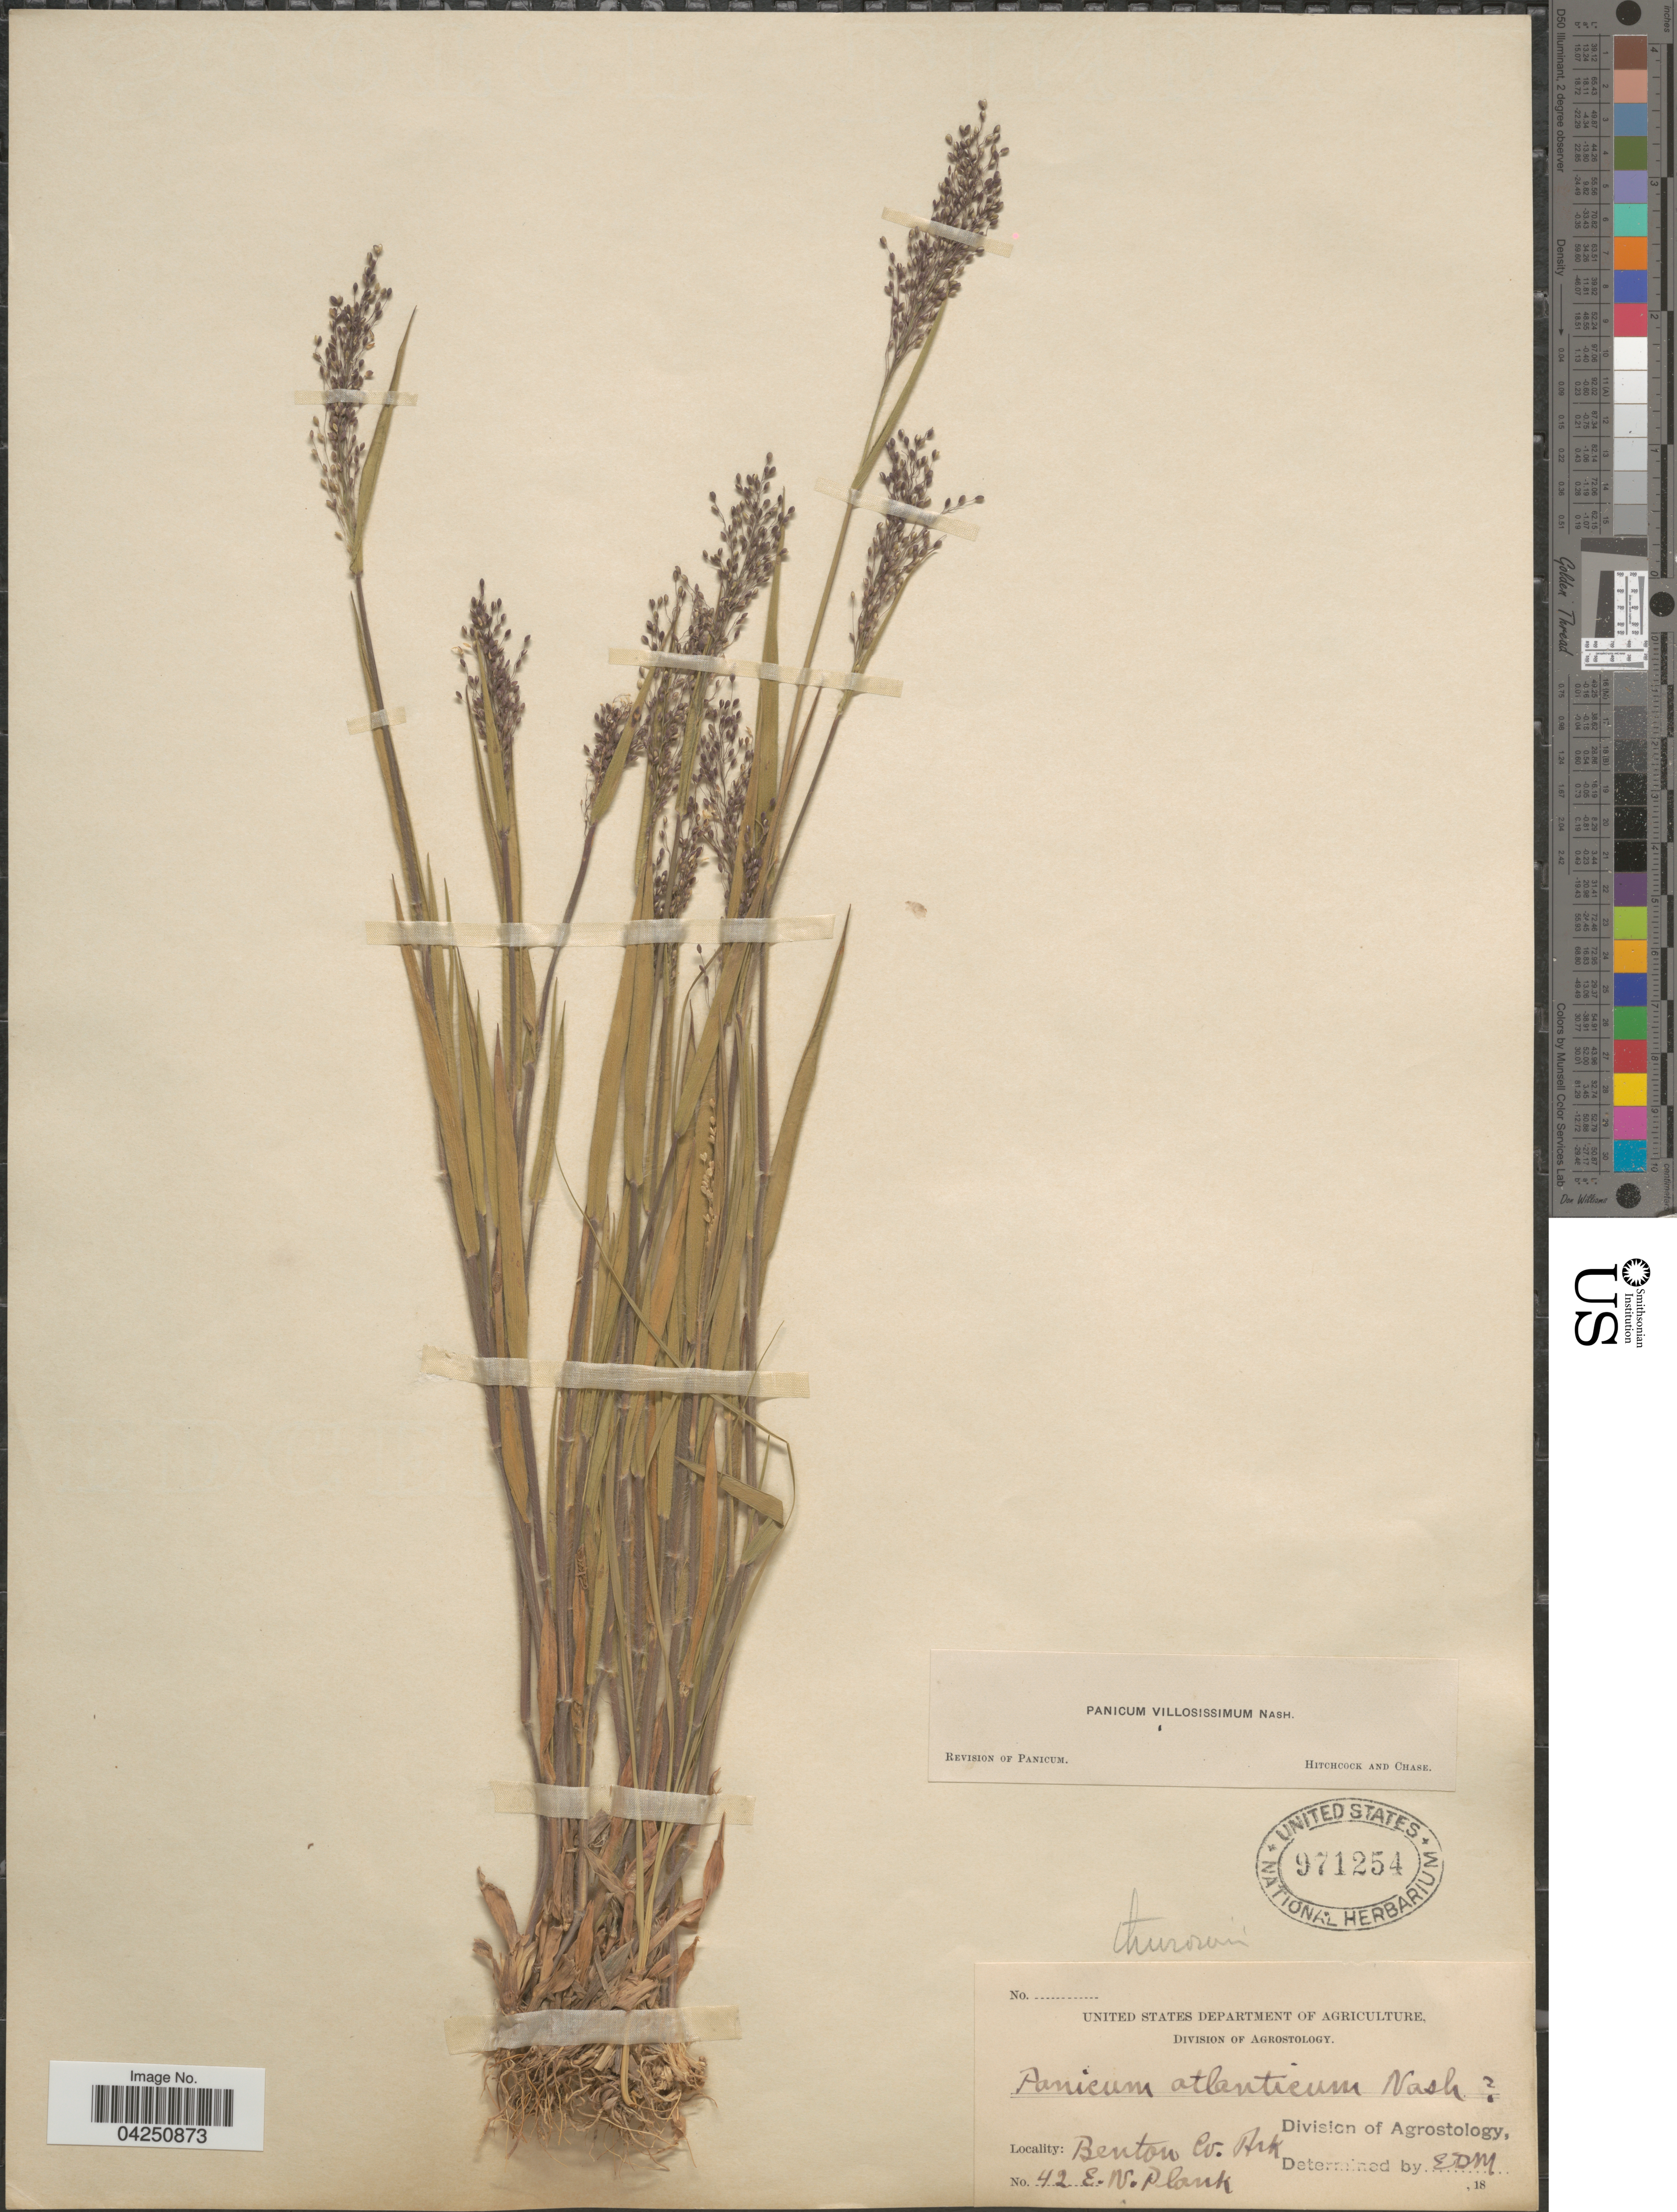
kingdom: Plantae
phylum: Tracheophyta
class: Liliopsida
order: Poales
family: Poaceae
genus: Dichanthelium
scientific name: Dichanthelium acuminatum var. acuminatum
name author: (Sw.) Gould & C.A. Clark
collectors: E. Plank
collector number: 42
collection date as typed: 18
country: United States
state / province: Arkansas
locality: Benton Co.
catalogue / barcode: US 971254